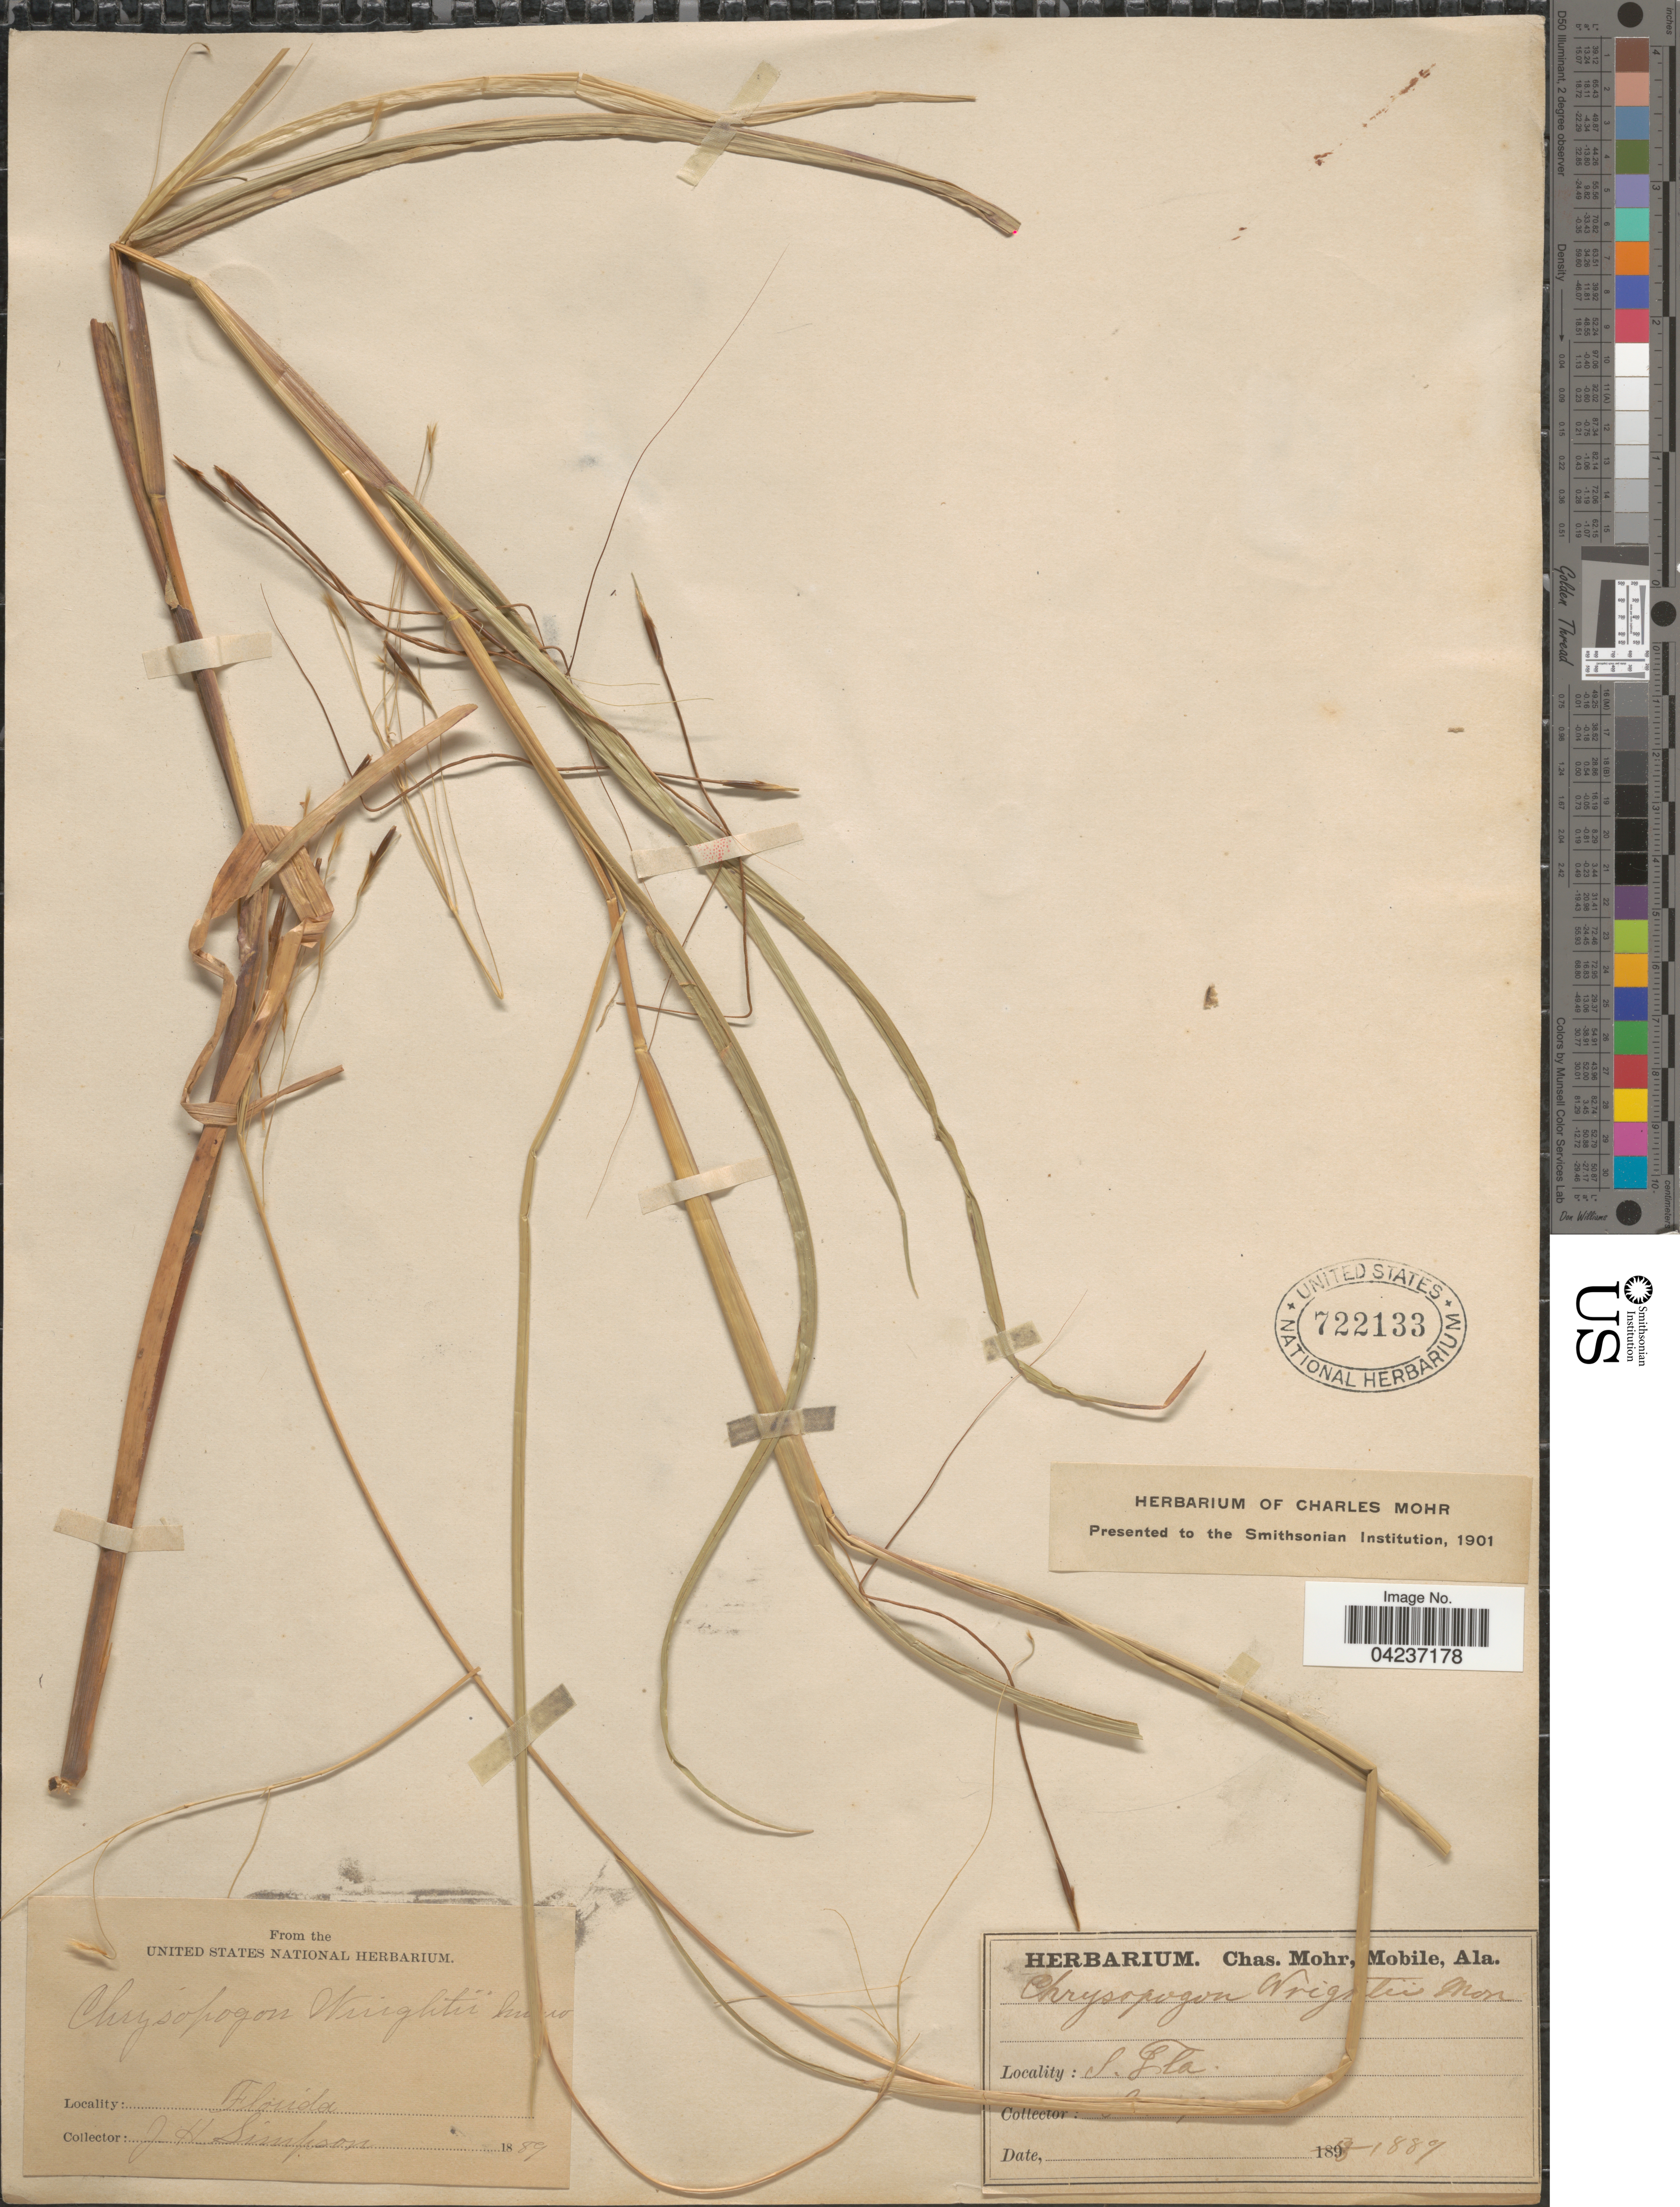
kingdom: Plantae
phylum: Tracheophyta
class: Liliopsida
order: Poales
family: Poaceae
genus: Chrysopogon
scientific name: Chrysopogon pauciflorus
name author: (Chapm.) Benth. ex Vasey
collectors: J. H. Simpson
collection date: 1889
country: United States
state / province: Florida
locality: S. Fla.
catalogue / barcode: US 722133